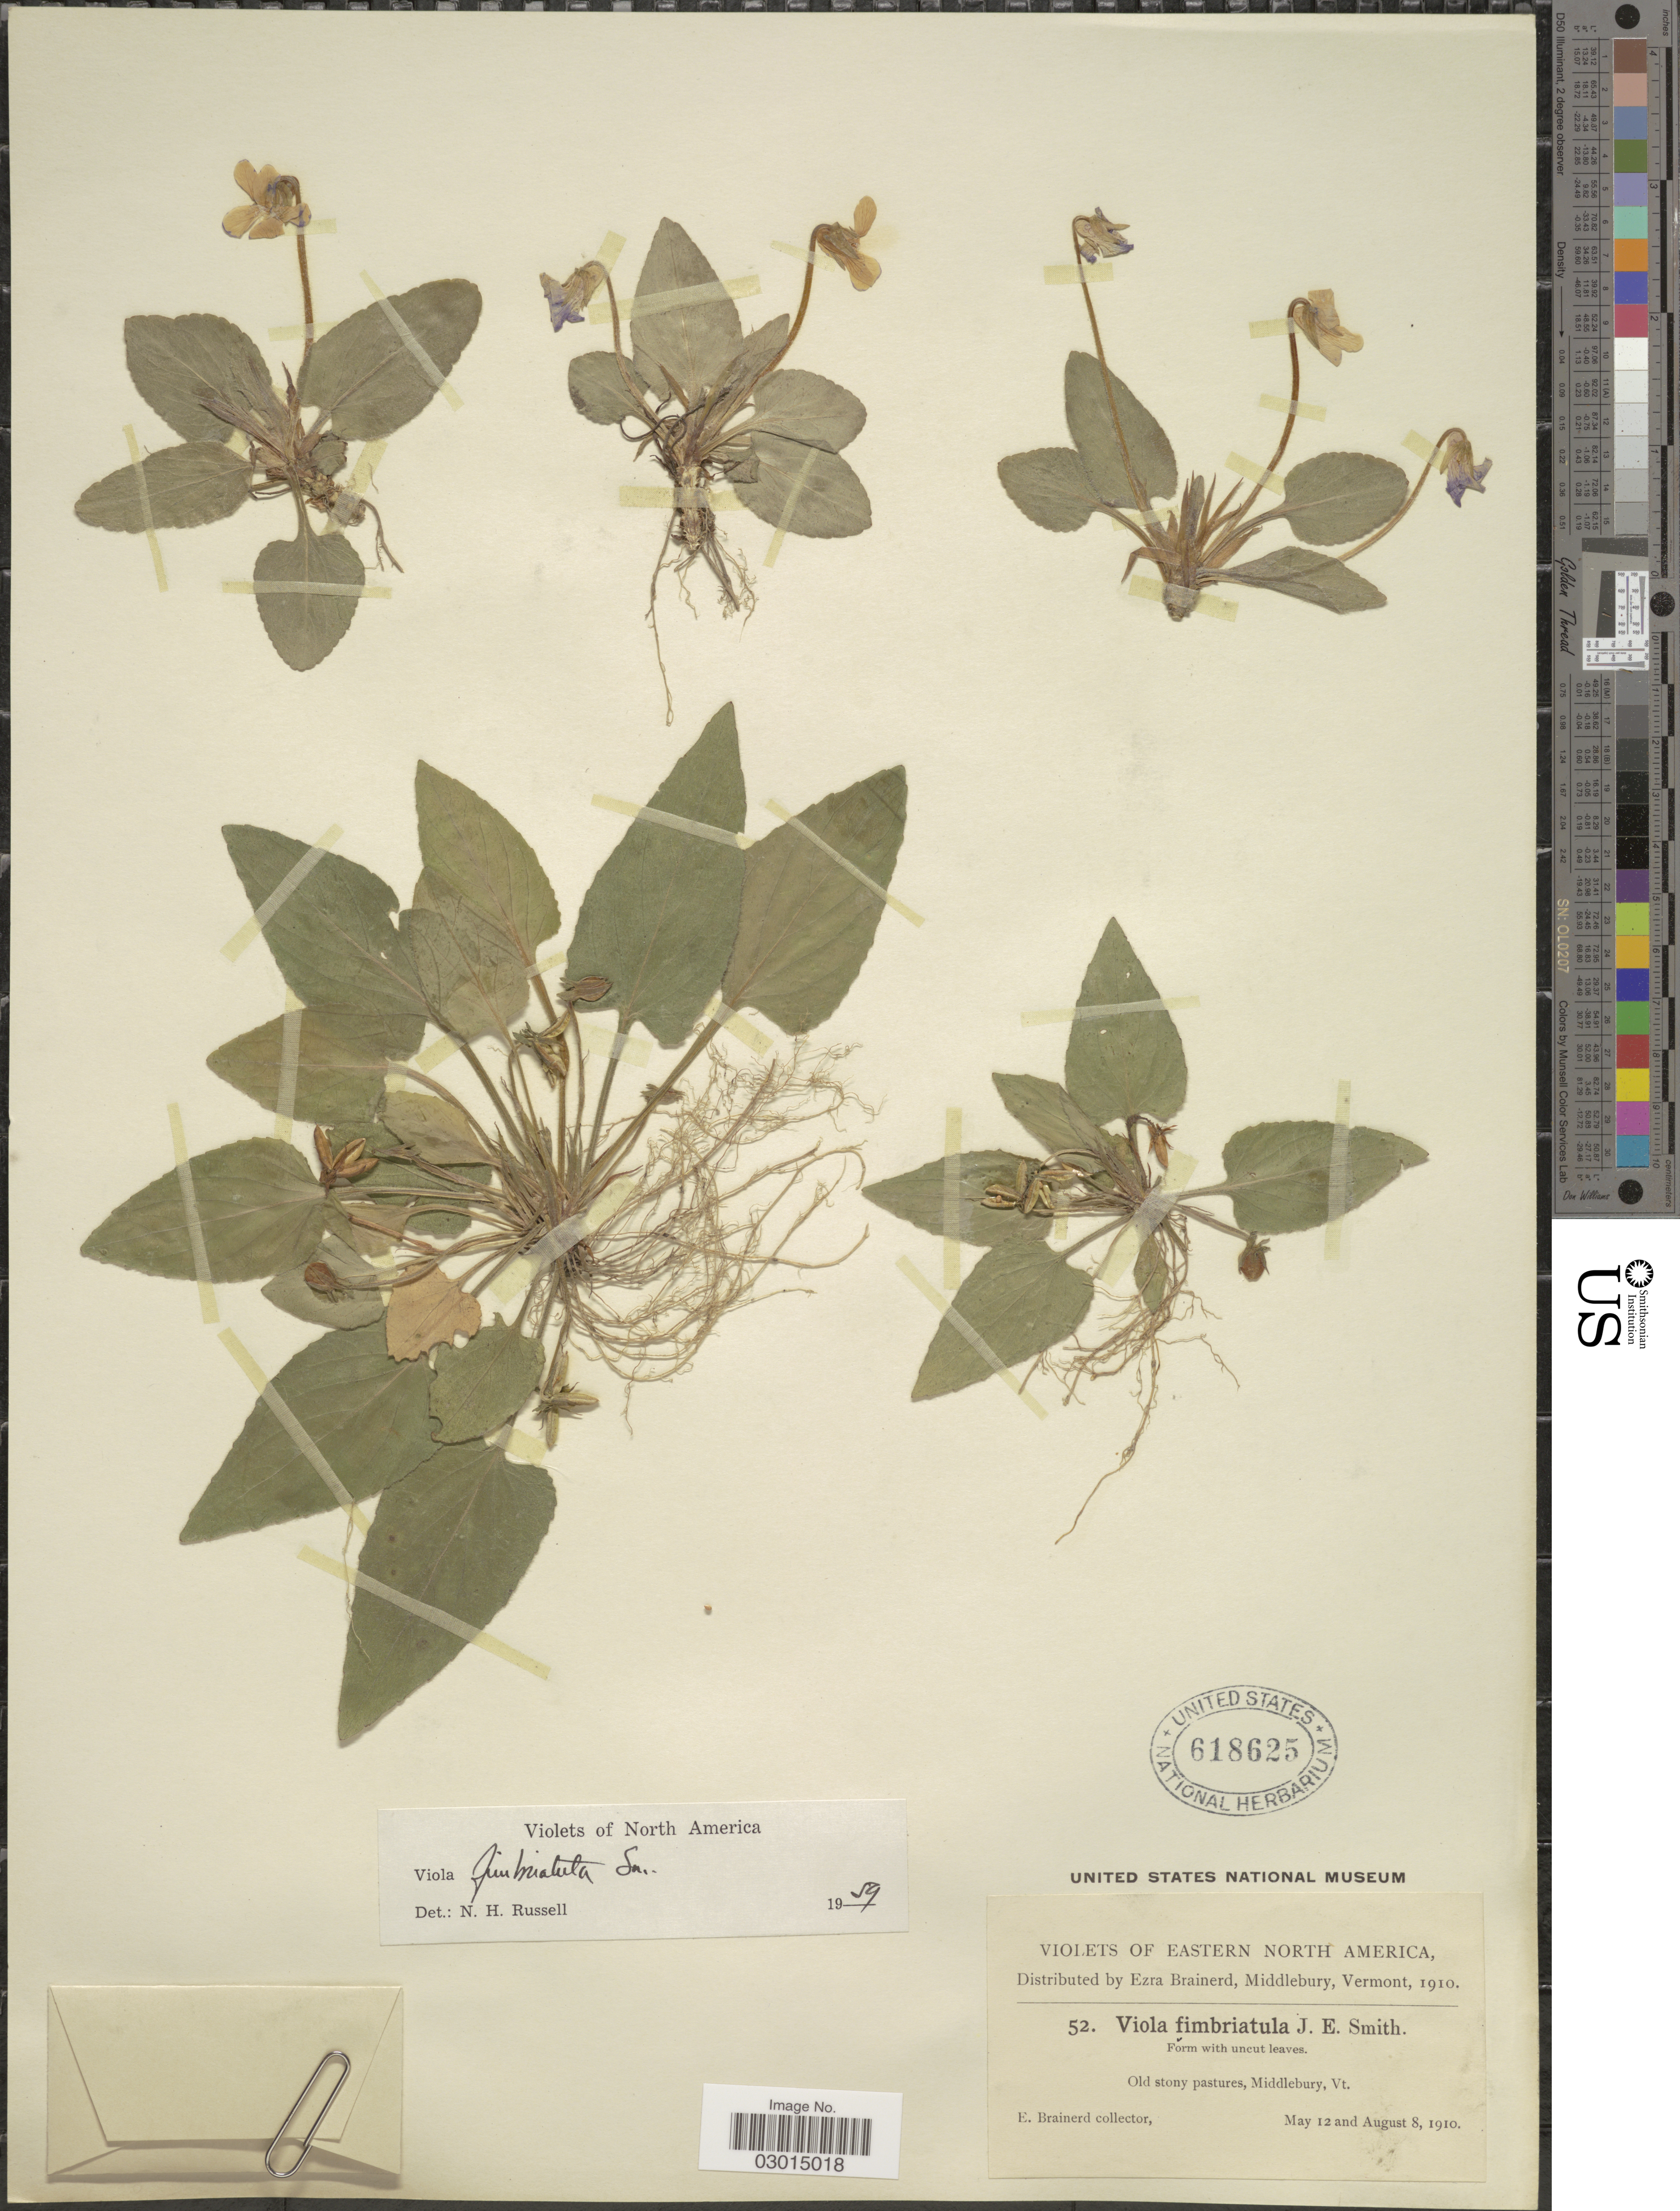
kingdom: Plantae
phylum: Tracheophyta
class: Magnoliopsida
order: Malpighiales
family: Violaceae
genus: Viola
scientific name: Viola fimbriatula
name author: Small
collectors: E. Brainerd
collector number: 52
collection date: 1910-05-12/1910-08-08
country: United States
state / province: Vermont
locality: Old stony pastures, Middlebury, Vt.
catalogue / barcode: US 618625